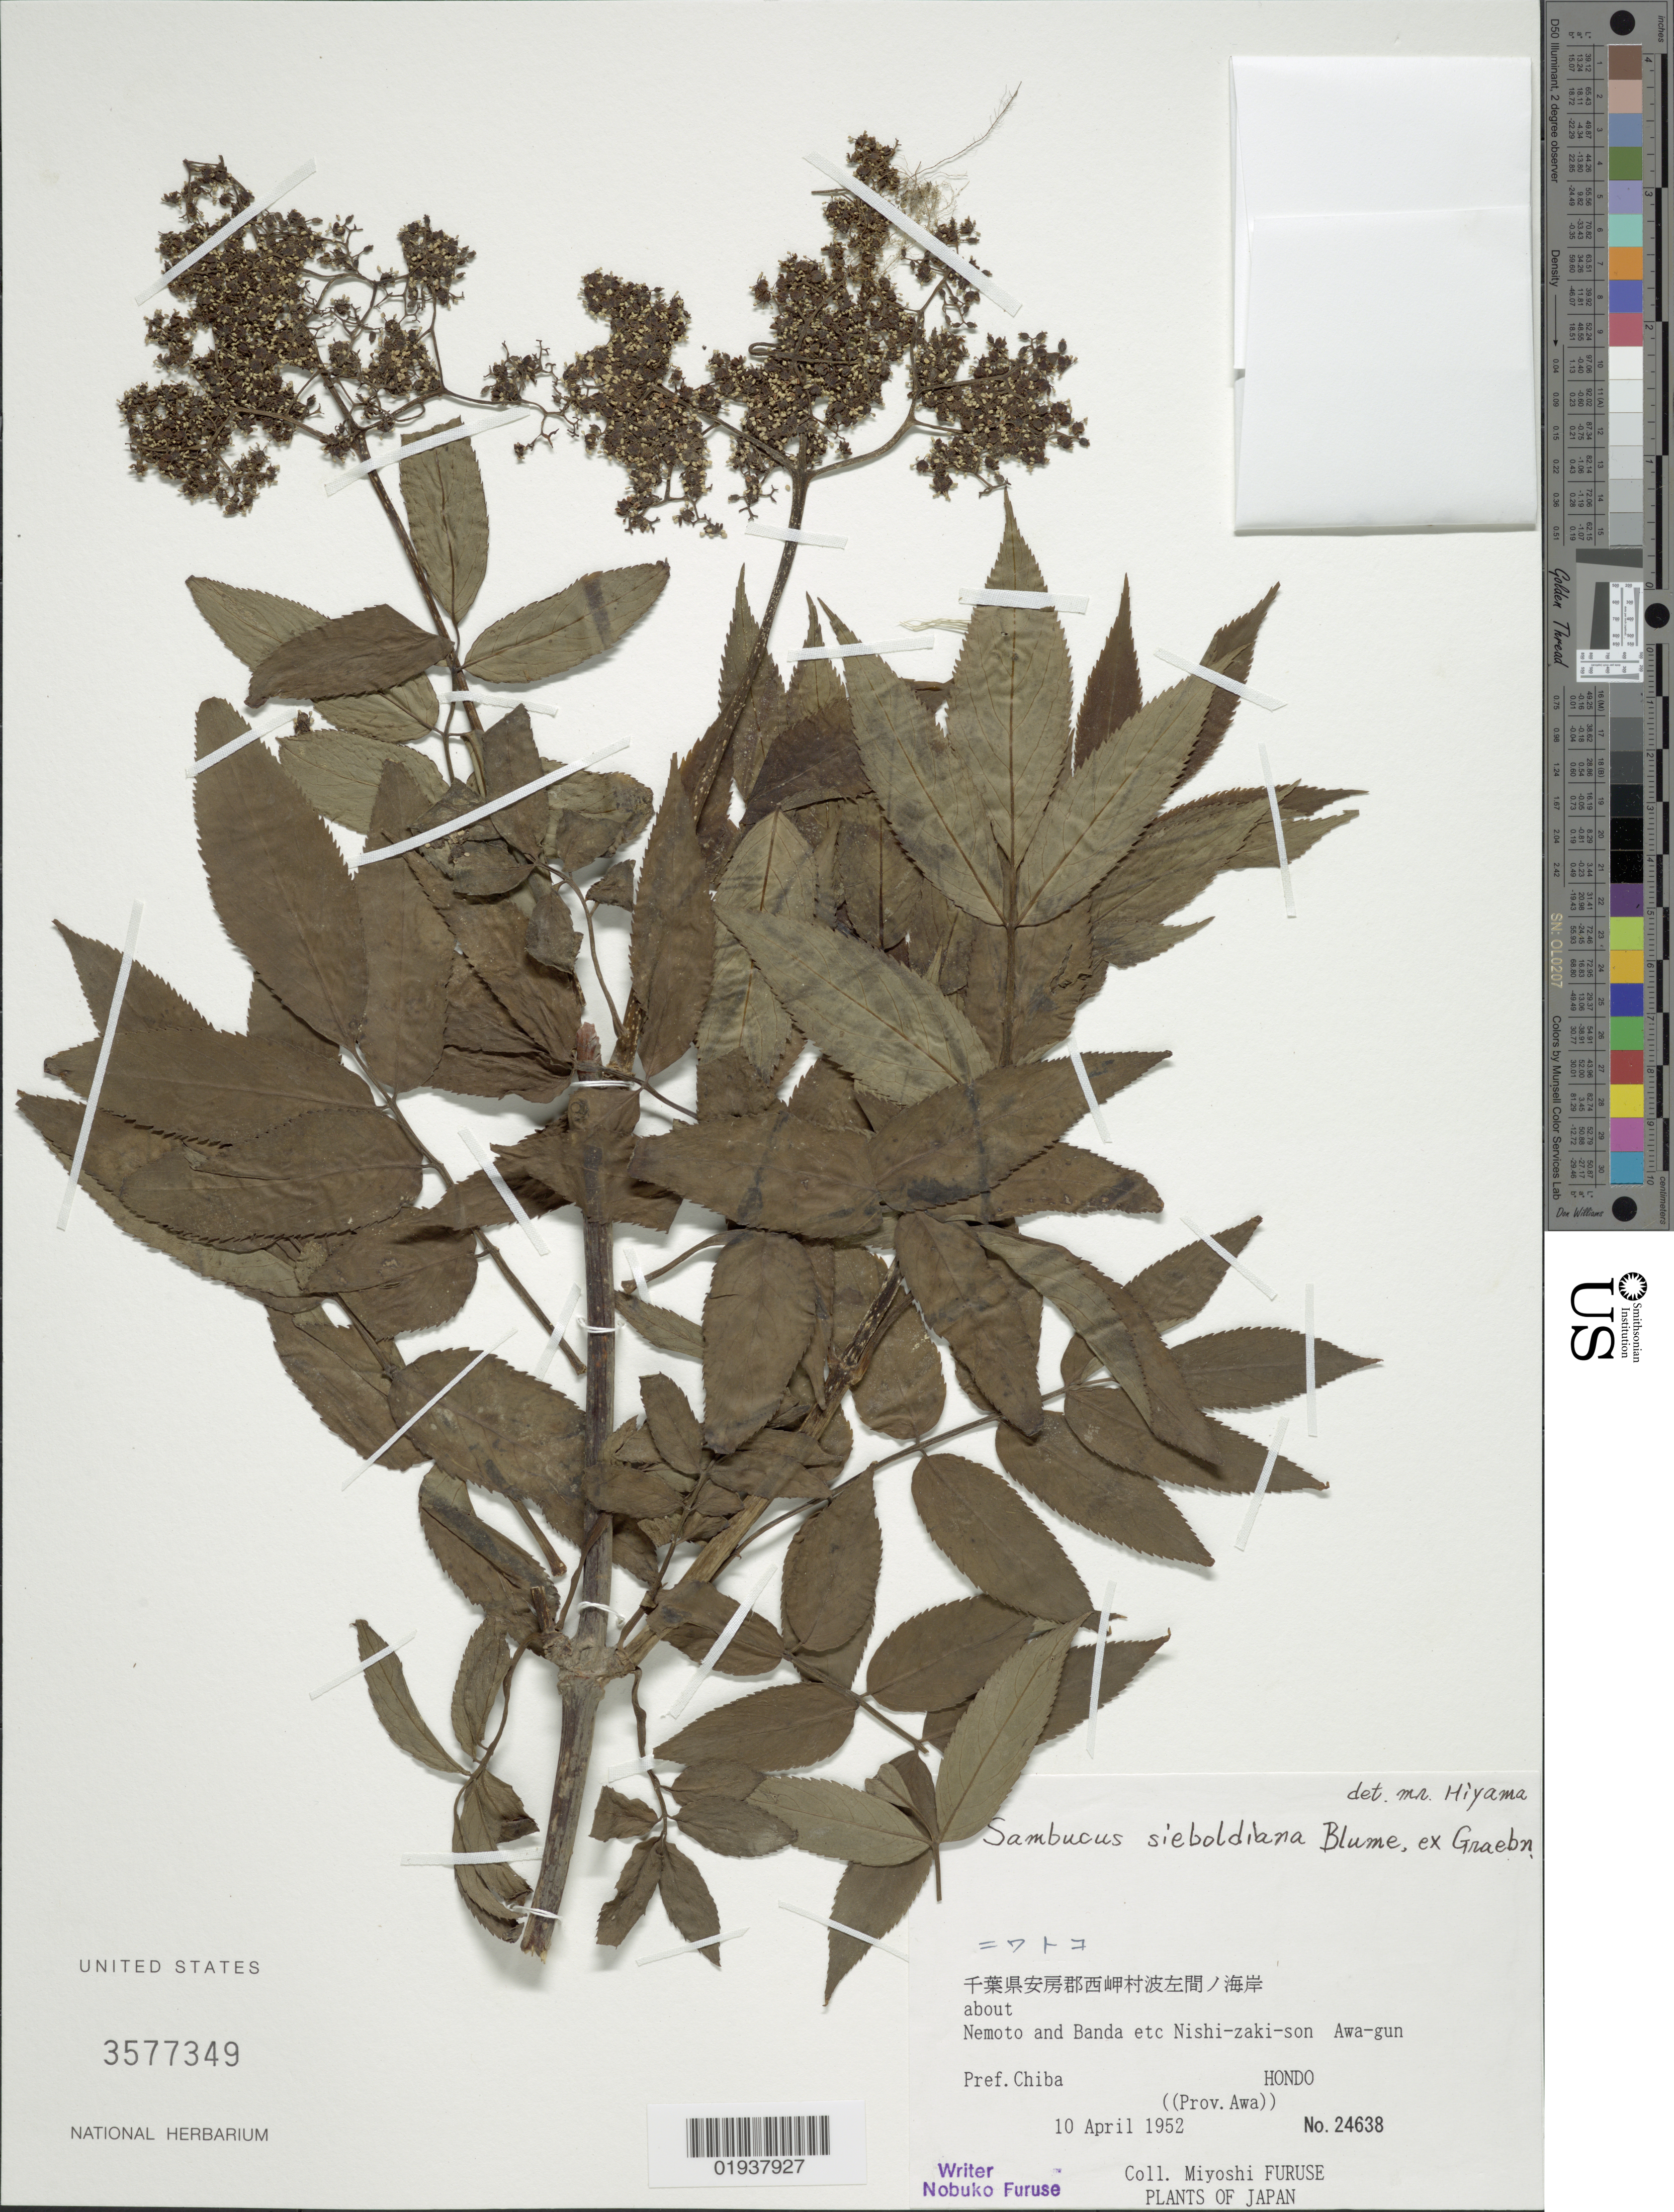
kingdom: Plantae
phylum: Tracheophyta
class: Magnoliopsida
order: Dipsacales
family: Viburnaceae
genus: Sambucus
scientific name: Sambucus racemosa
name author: L.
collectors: M. Furuse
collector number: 24638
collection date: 1952-04-10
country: Japan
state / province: Tiba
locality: X about Nemoto and Banda etc Nishi-zaki-son, Awa-gun, Pref. Chiba, Hondo, Prov. Awa.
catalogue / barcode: US 3577349